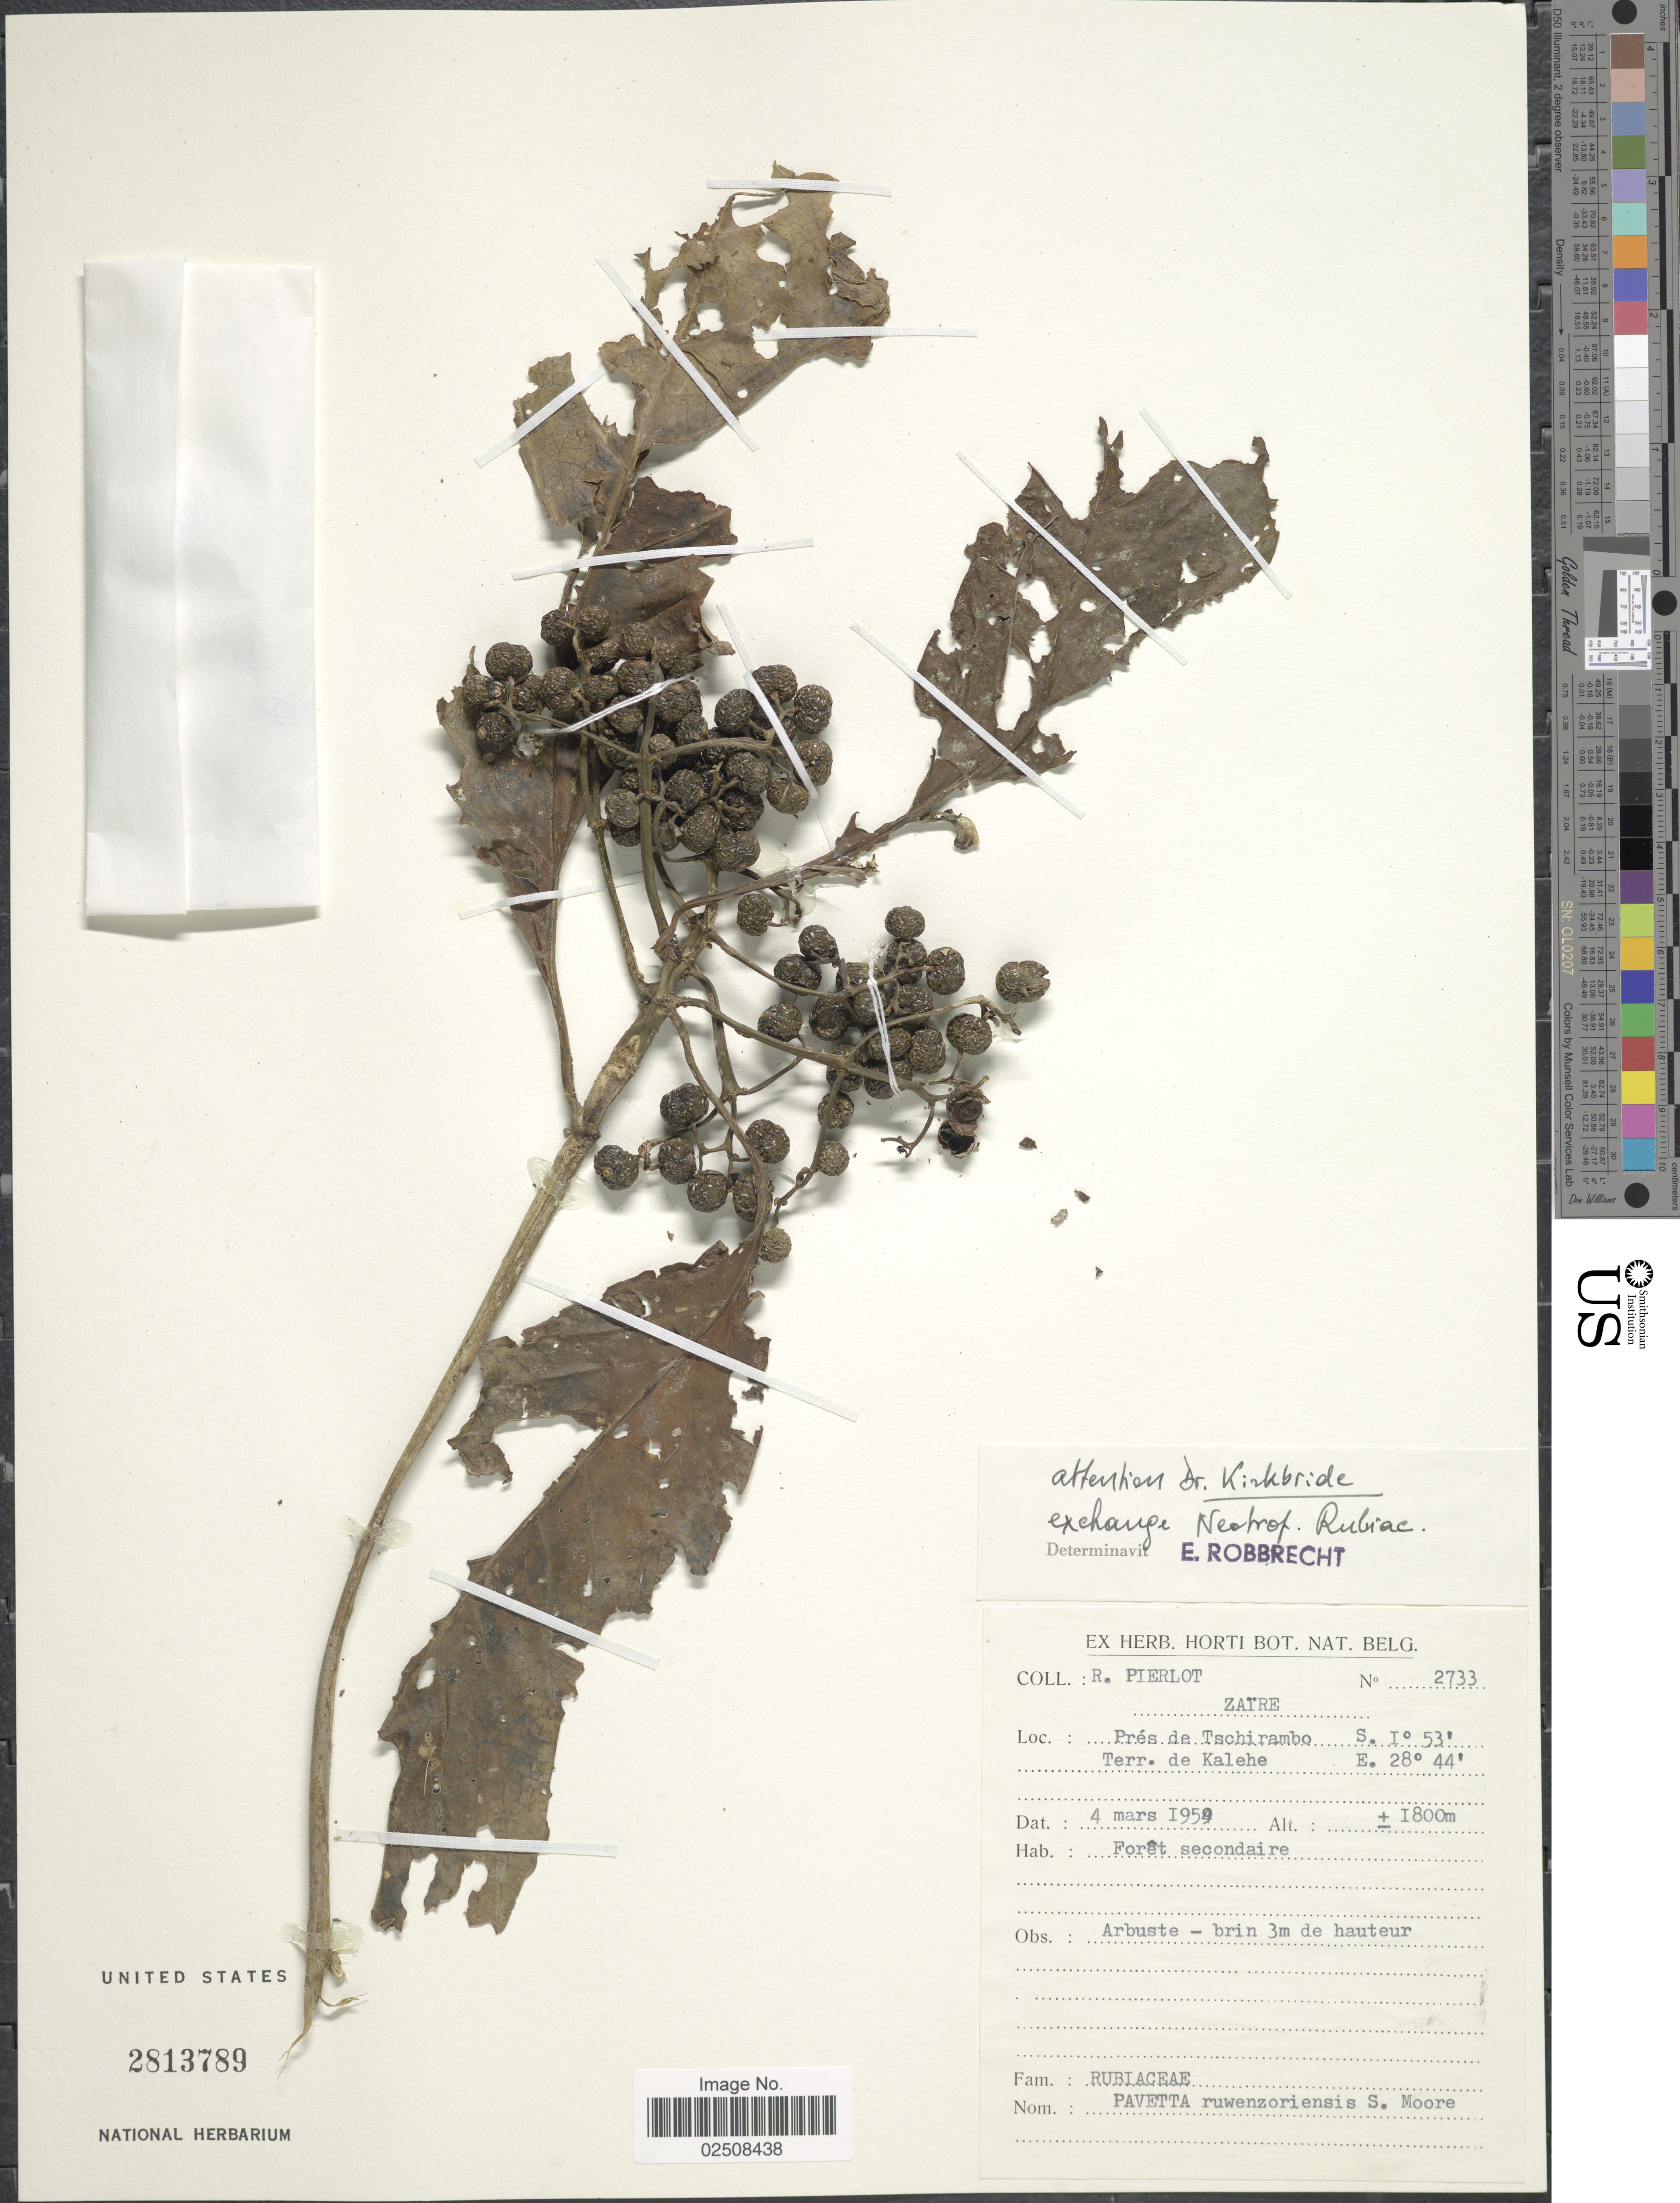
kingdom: Plantae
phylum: Tracheophyta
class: Magnoliopsida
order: Gentianales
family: Rubiaceae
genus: Pavetta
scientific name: Pavetta ruwenzoriensis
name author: S. Moore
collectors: R. Pierlot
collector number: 2733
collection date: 1959-03-04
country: Angola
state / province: Zaire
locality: Pres de Tschirambo. Terr. de Kalehe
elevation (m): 1800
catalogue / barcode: US 2813789